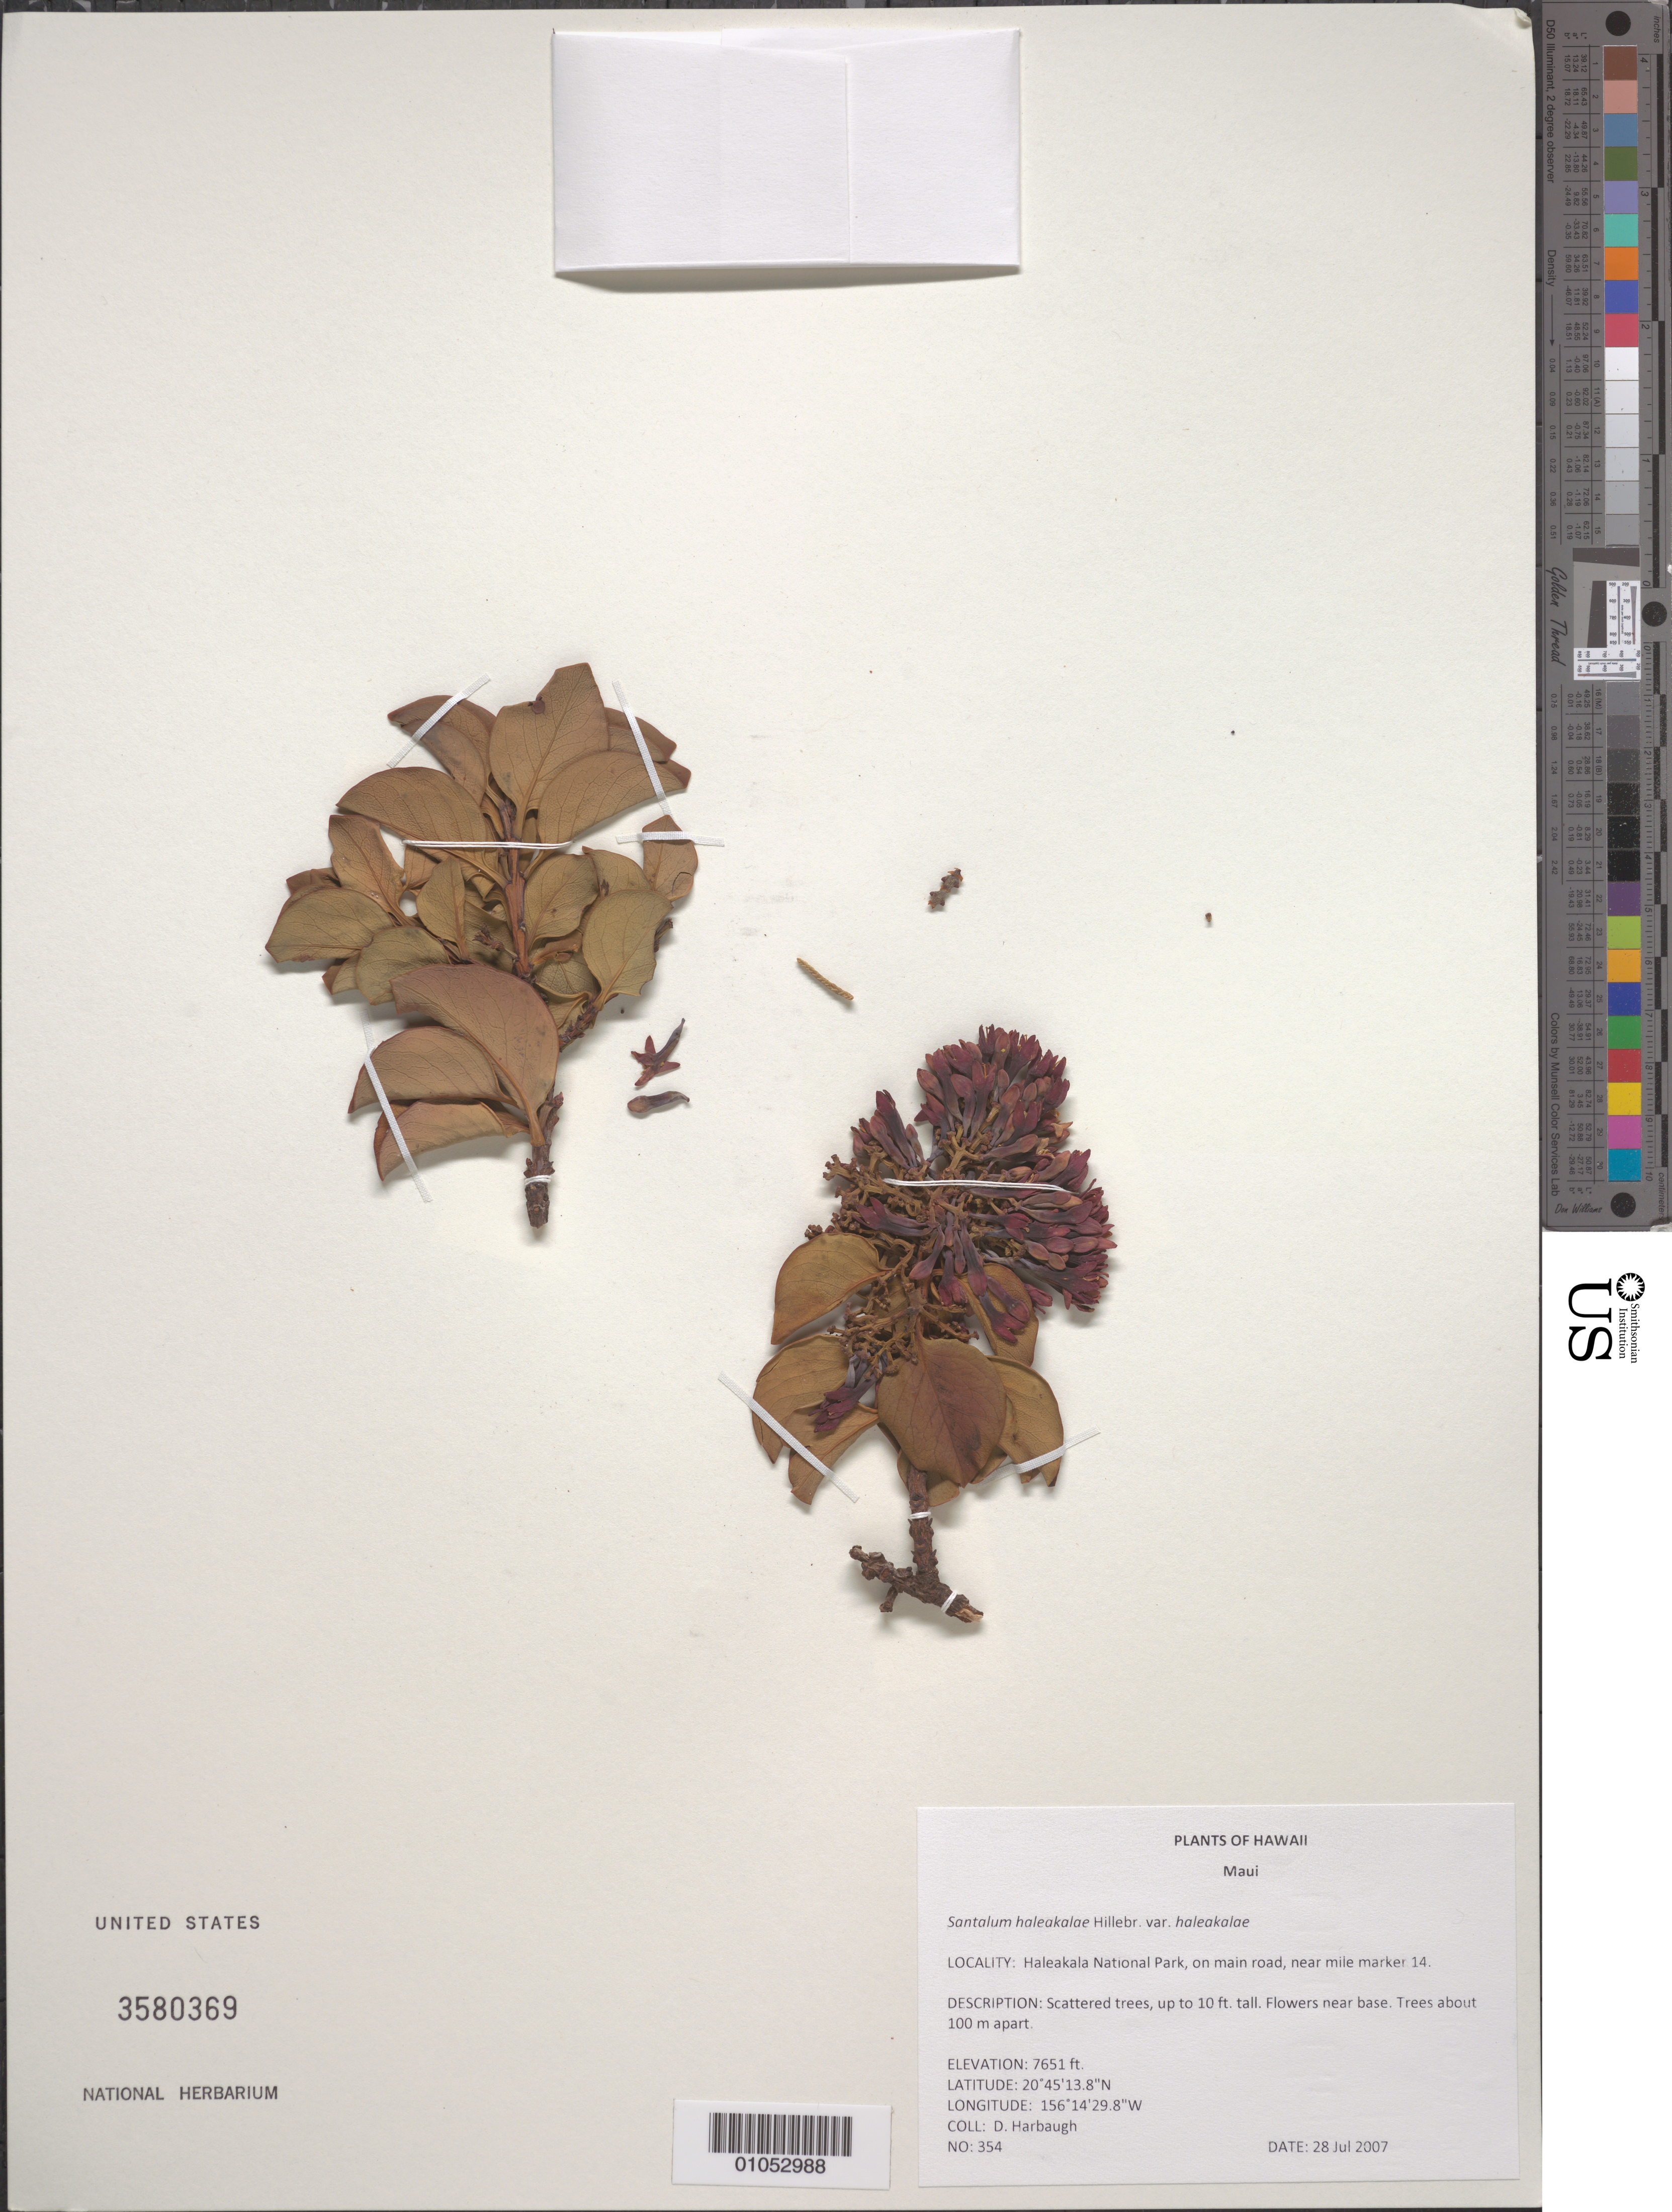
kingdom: Plantae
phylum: Tracheophyta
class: Magnoliopsida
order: Santalales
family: Santalaceae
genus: Santalum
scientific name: Santalum haleakalae var. haleakalae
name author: Hillebr.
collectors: D. Harbaugh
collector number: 354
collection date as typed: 28 Jul 2007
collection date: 2007-07-28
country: United States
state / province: Hawaii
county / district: Maui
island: Maui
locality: Haleakala National Park, on main road, near mile marker 14.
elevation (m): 2332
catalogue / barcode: US 3580369